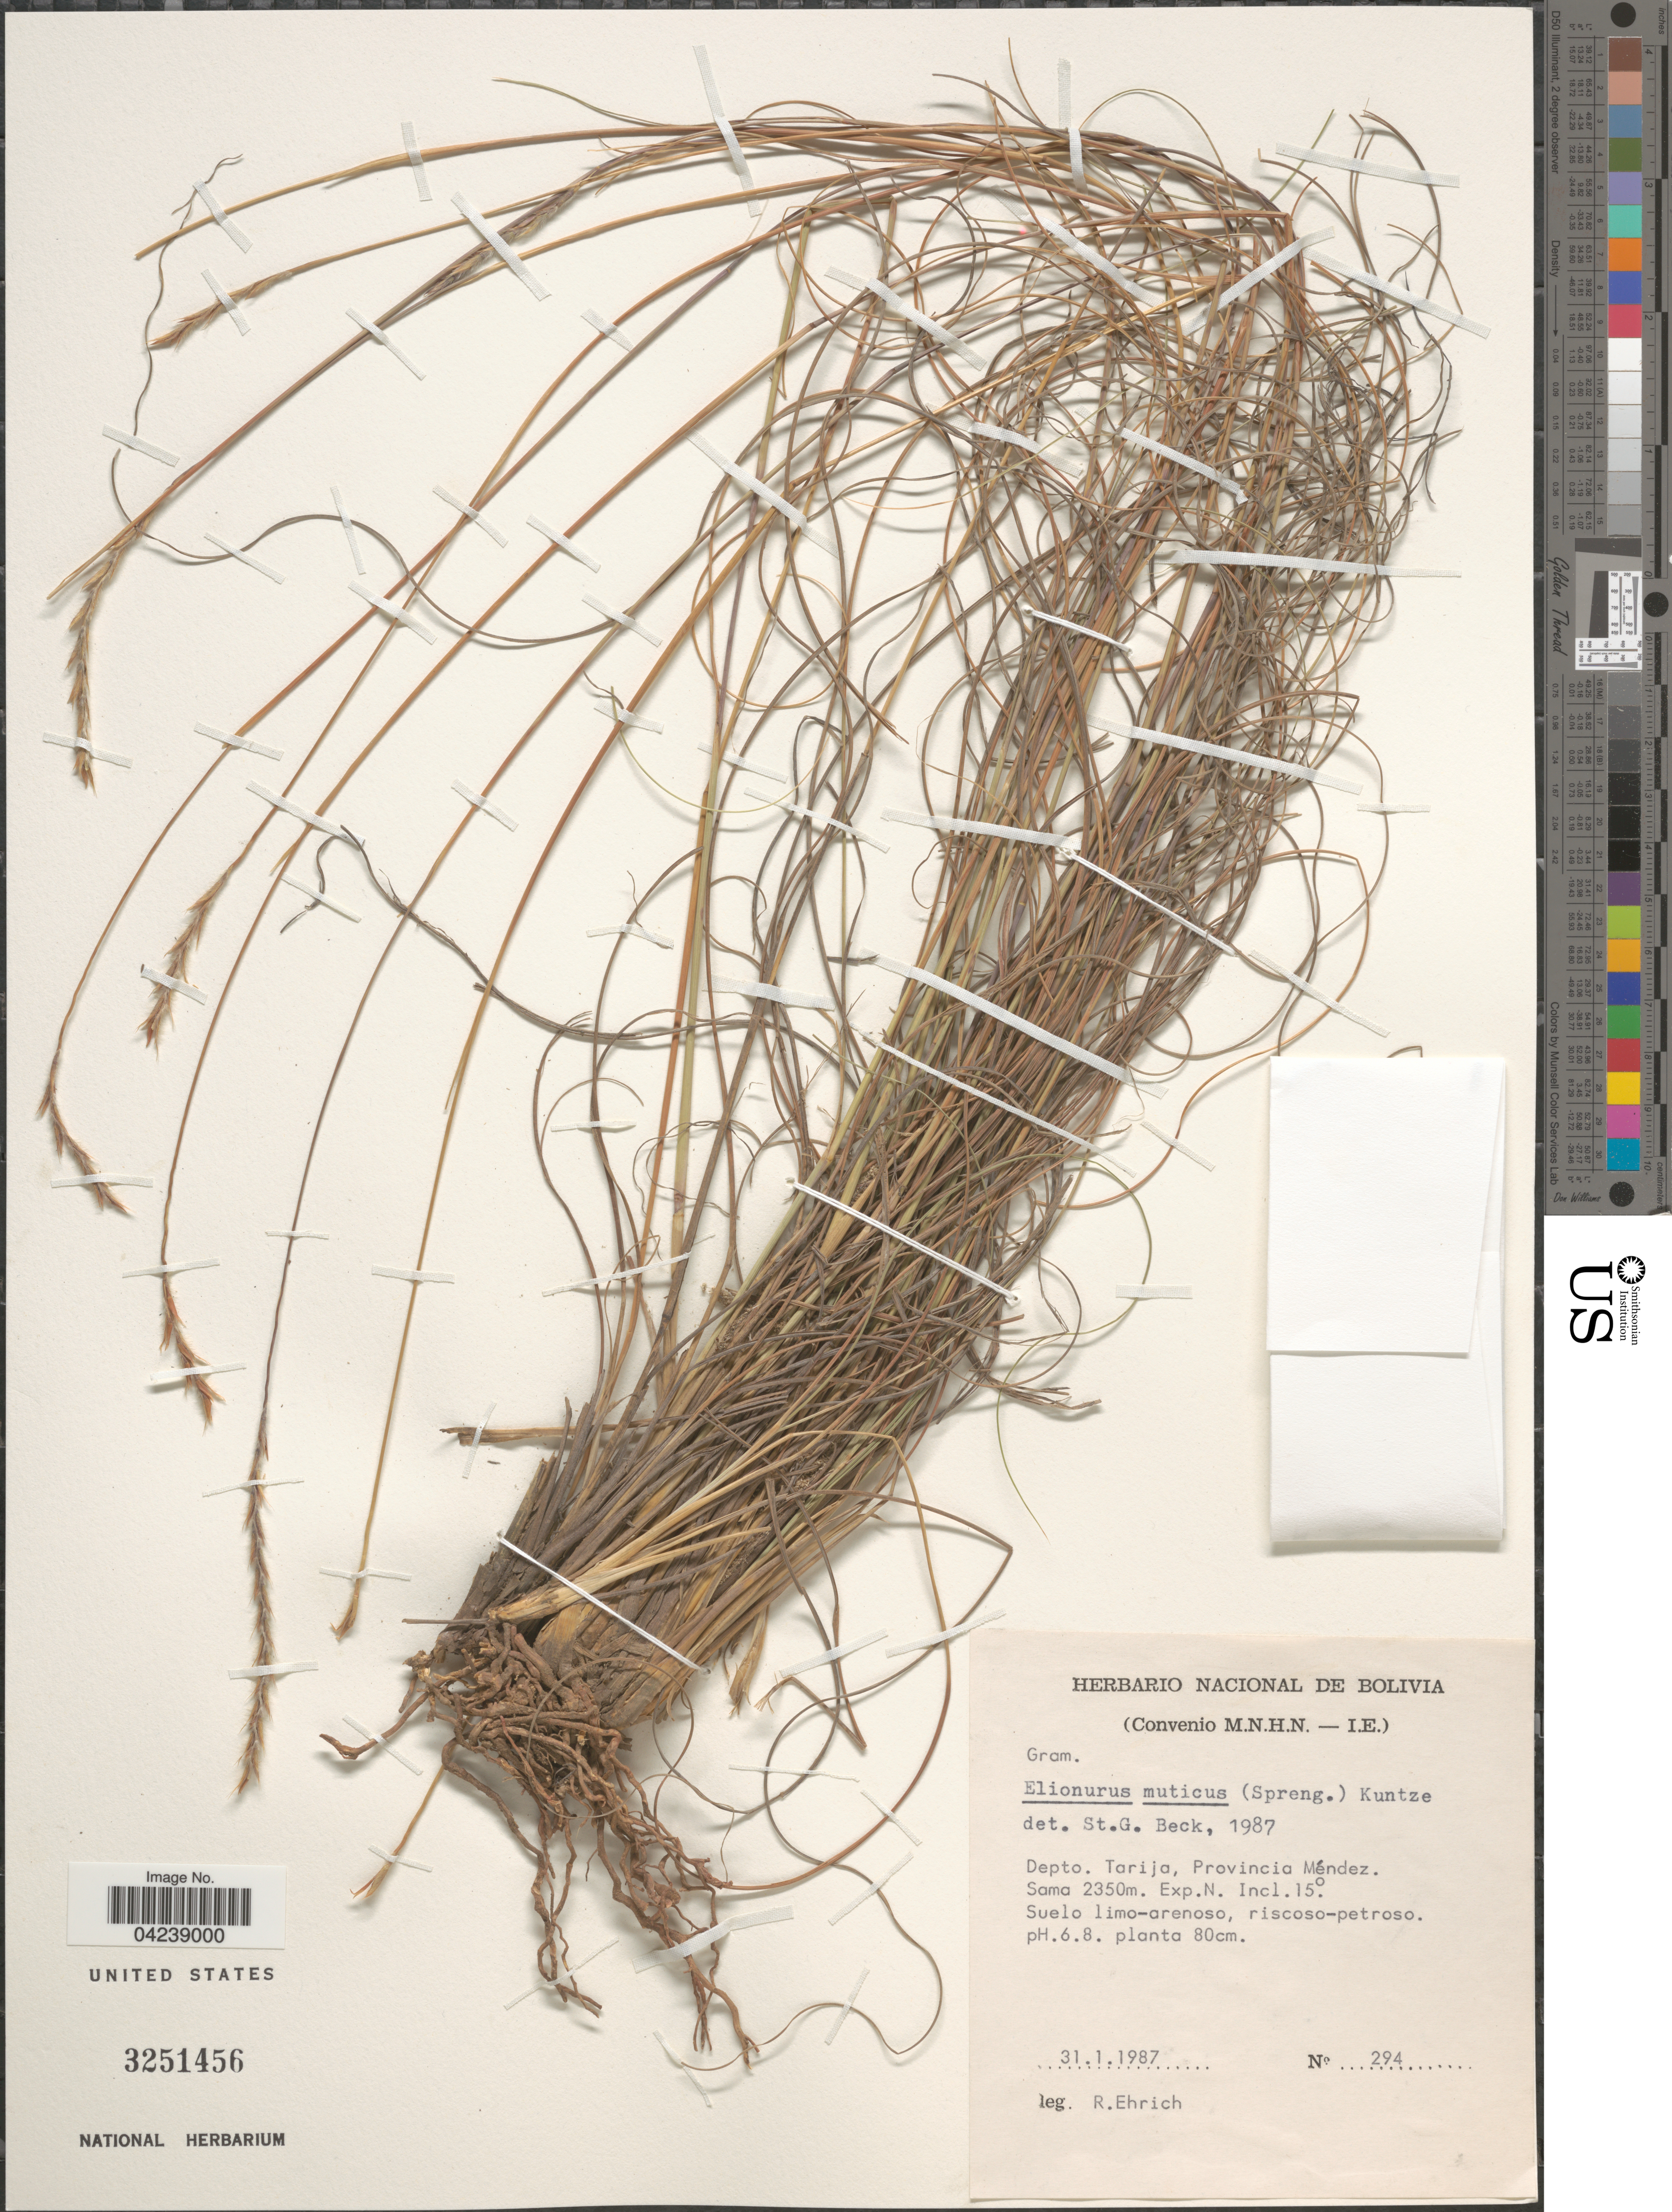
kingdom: Plantae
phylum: Tracheophyta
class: Liliopsida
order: Poales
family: Poaceae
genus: Elionurus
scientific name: Elionurus muticus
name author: (Spreng.) Kuntze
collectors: R. Ehrich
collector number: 294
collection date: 1987-01-31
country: Bolivia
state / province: Tarija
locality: Depto. Tarija, Provincia Méndez. Exp. N. Incl. 15°.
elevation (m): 2350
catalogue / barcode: US 3251456